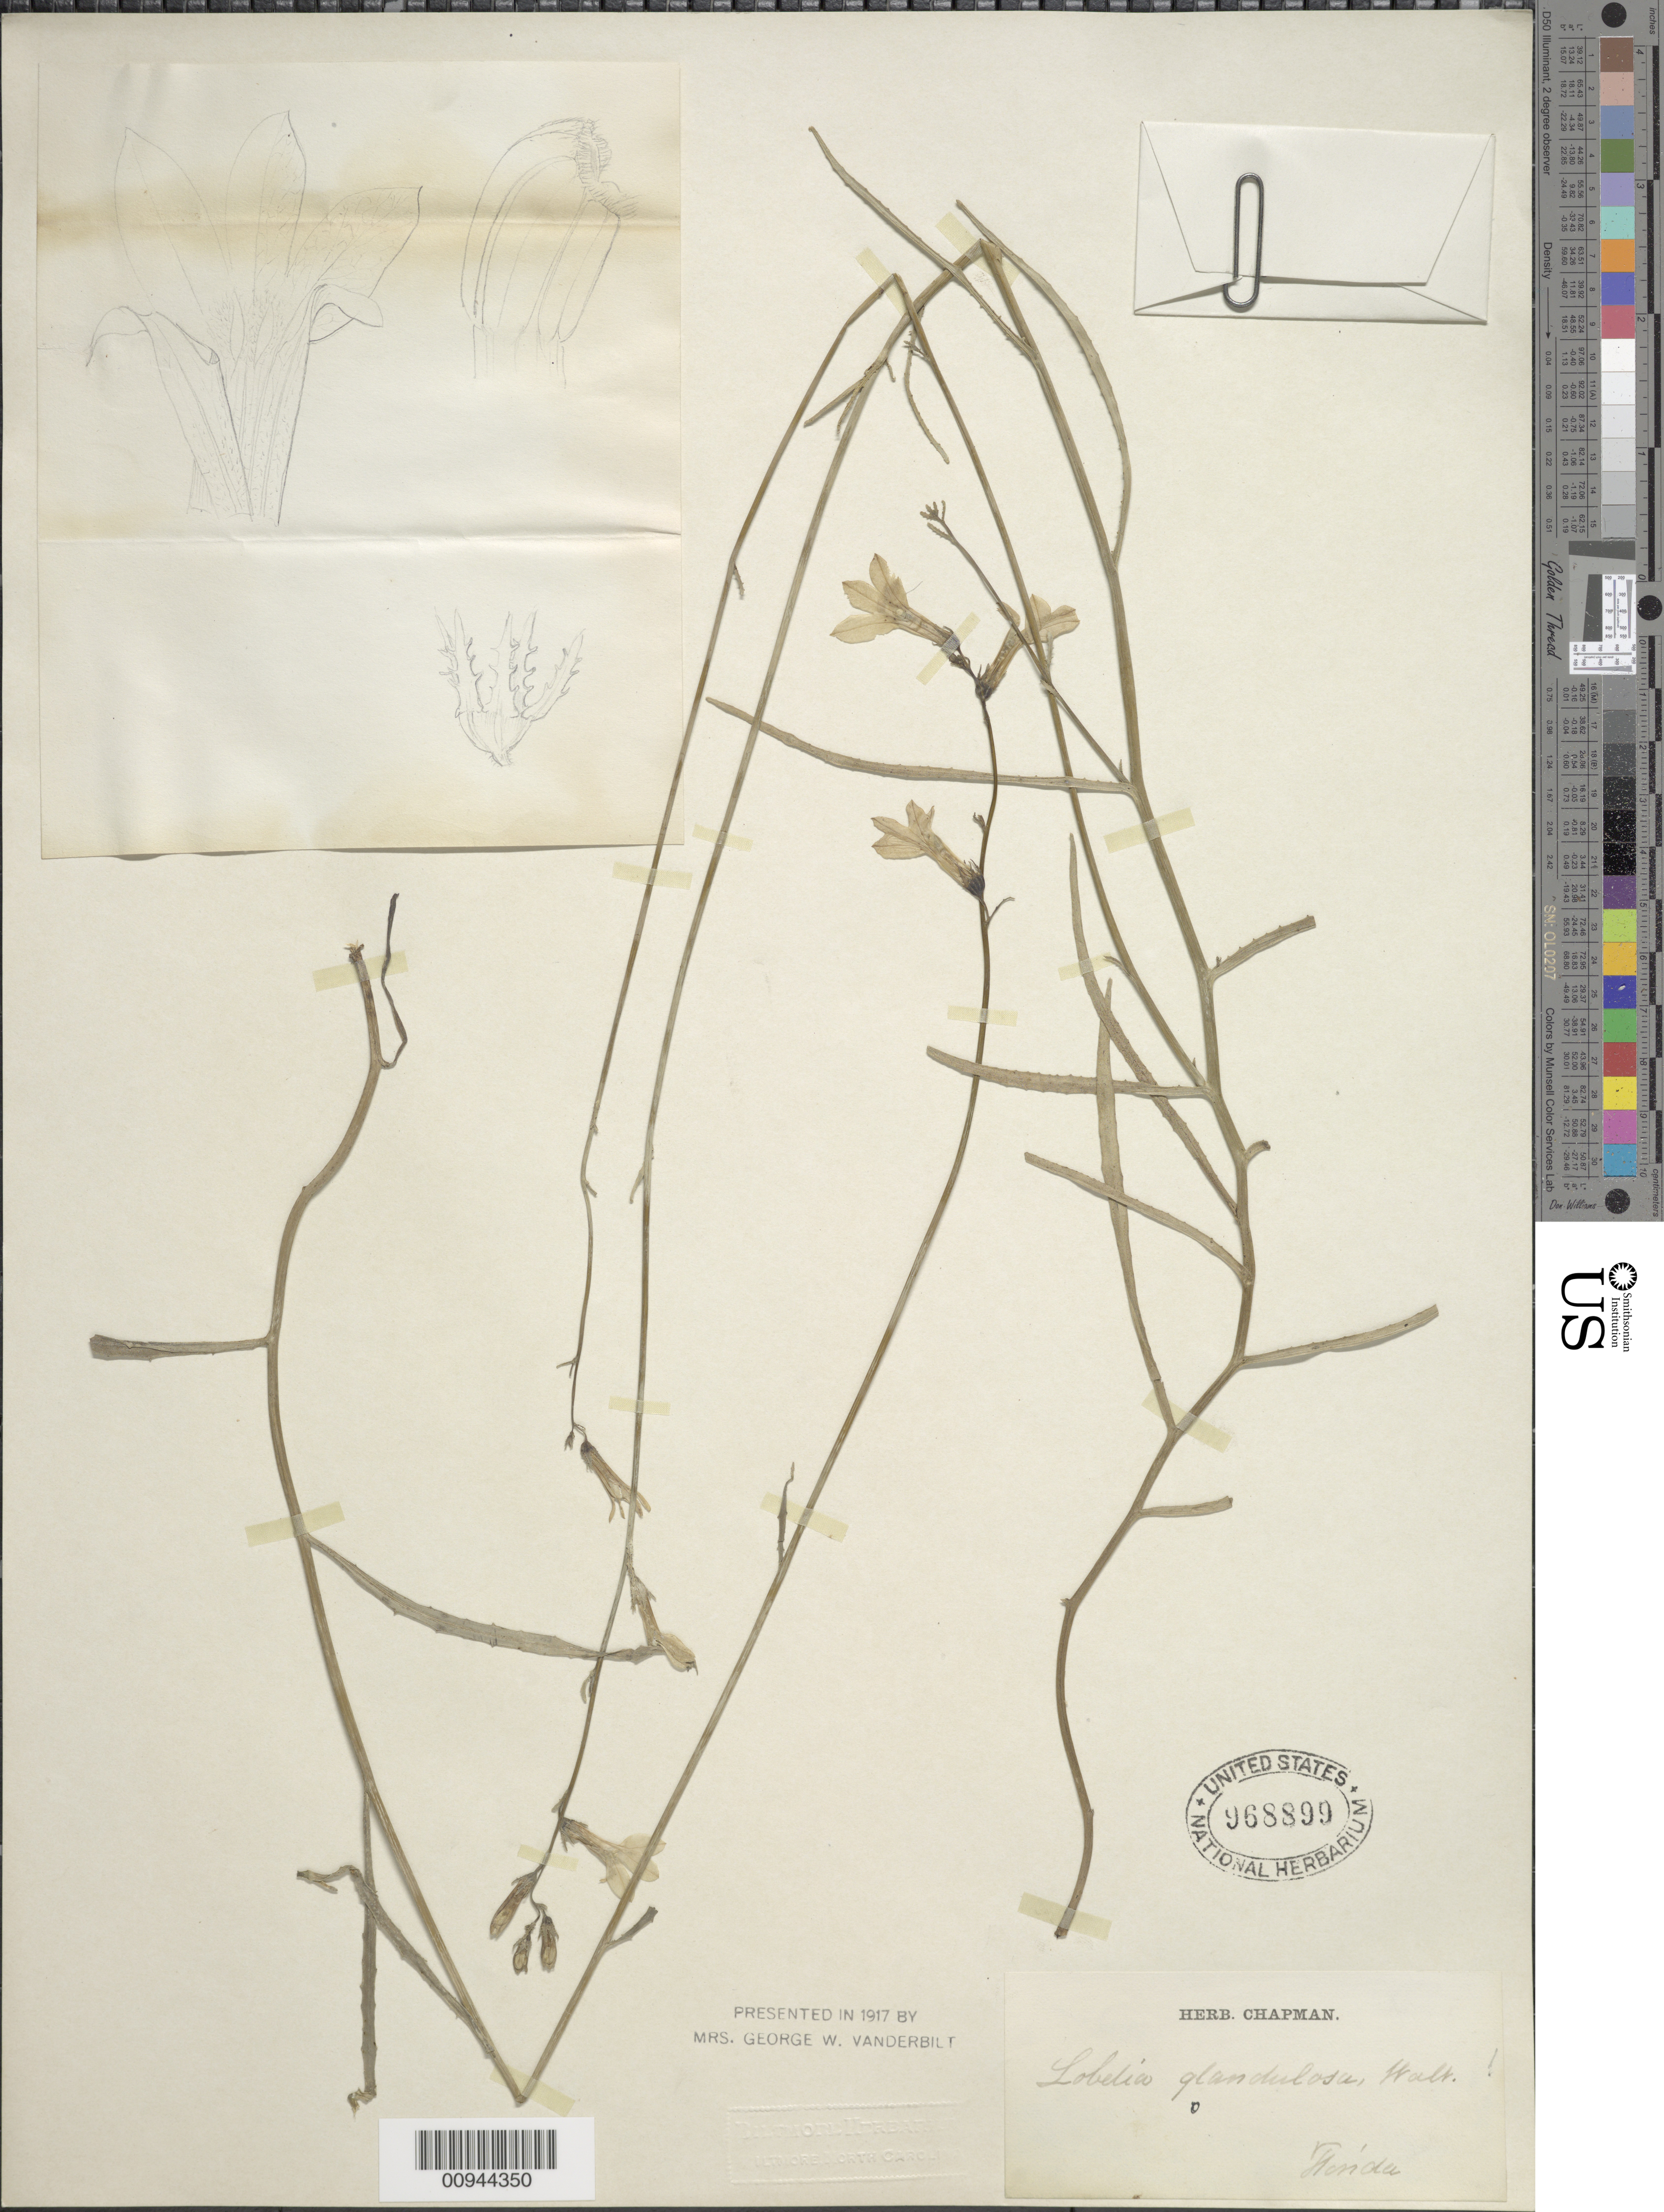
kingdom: Plantae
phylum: Tracheophyta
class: Magnoliopsida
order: Asterales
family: Campanulaceae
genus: Lobelia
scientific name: Lobelia glandulosa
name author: Walter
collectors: ex herb. A.W. Chapman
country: United States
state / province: Florida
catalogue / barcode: US 968899